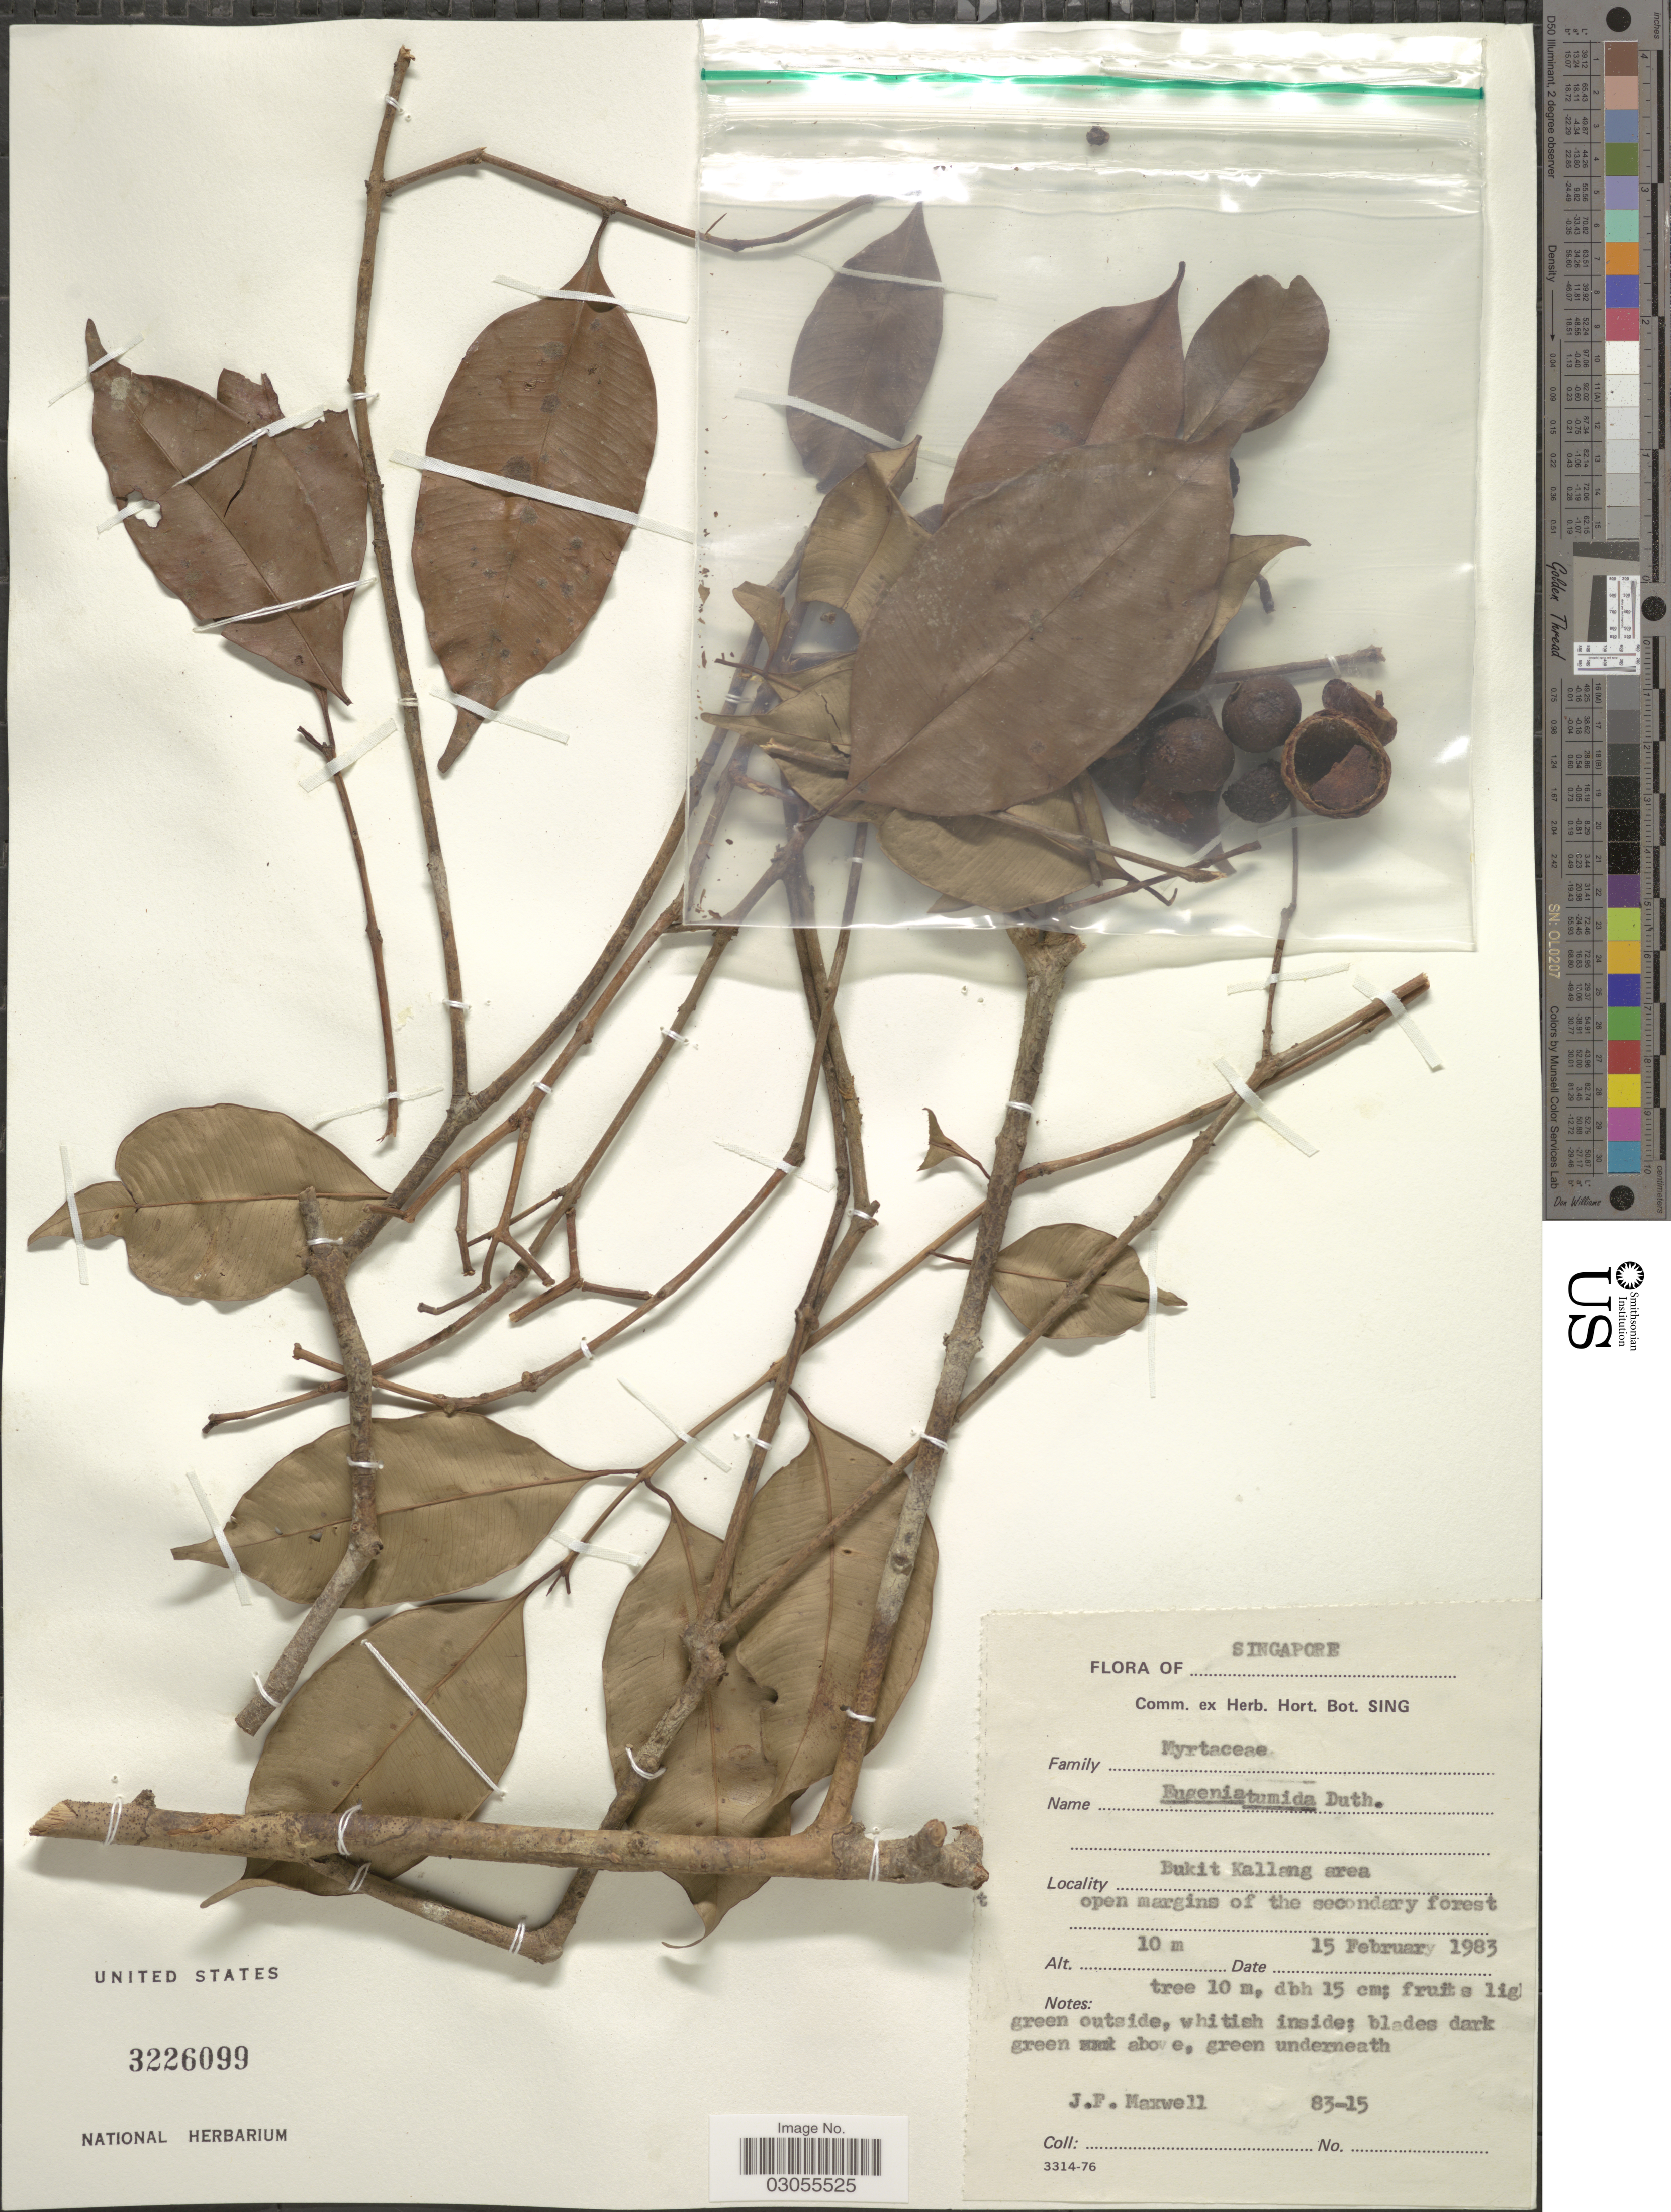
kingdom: Plantae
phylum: Tracheophyta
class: Magnoliopsida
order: Myrtales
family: Myrtaceae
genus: Syzygium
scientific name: Syzygium pyrifolium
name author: (Blume) DC.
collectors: J. Maxwell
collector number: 83-15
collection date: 1983-02-15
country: Singapore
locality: Bukit Kallang area.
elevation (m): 10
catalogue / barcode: US 3226099